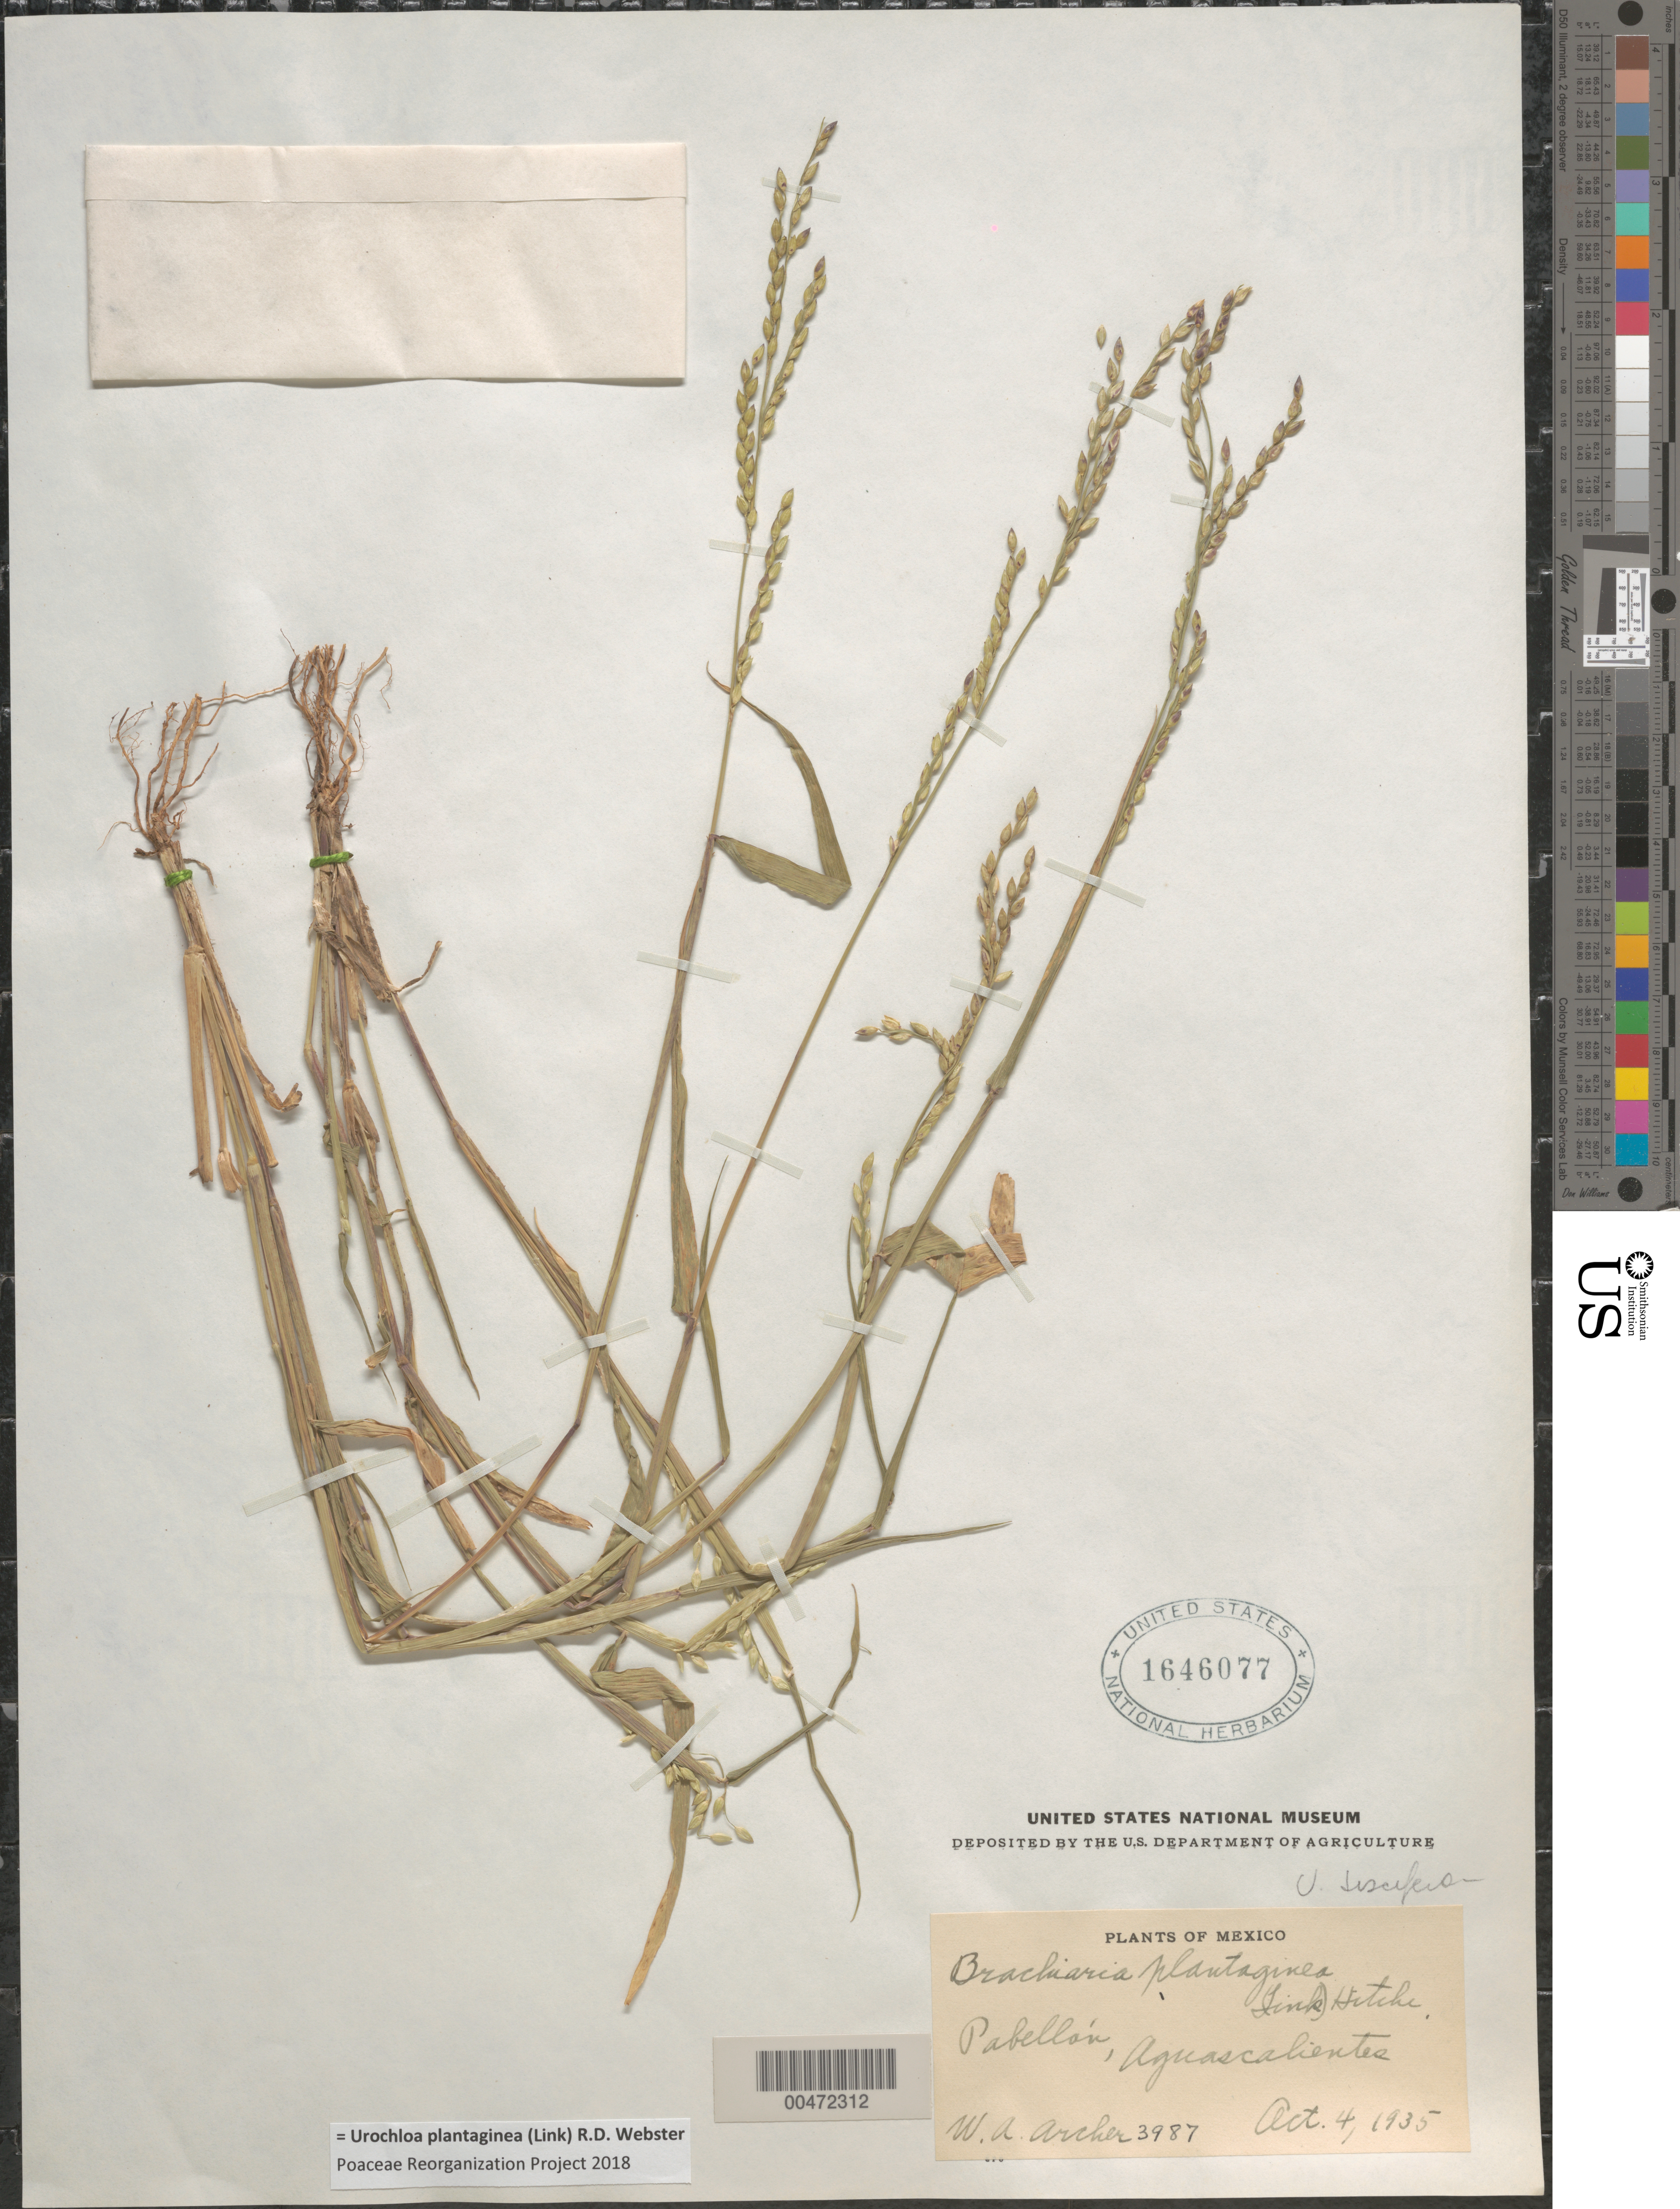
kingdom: Plantae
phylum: Tracheophyta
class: Liliopsida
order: Poales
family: Poaceae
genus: Urochloa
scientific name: Urochloa plantiginea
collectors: W. A. Archer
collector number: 3987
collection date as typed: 4 Oct 1935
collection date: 1935-10-04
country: Mexico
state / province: Aguascalientes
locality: Pabellon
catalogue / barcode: US 1646077